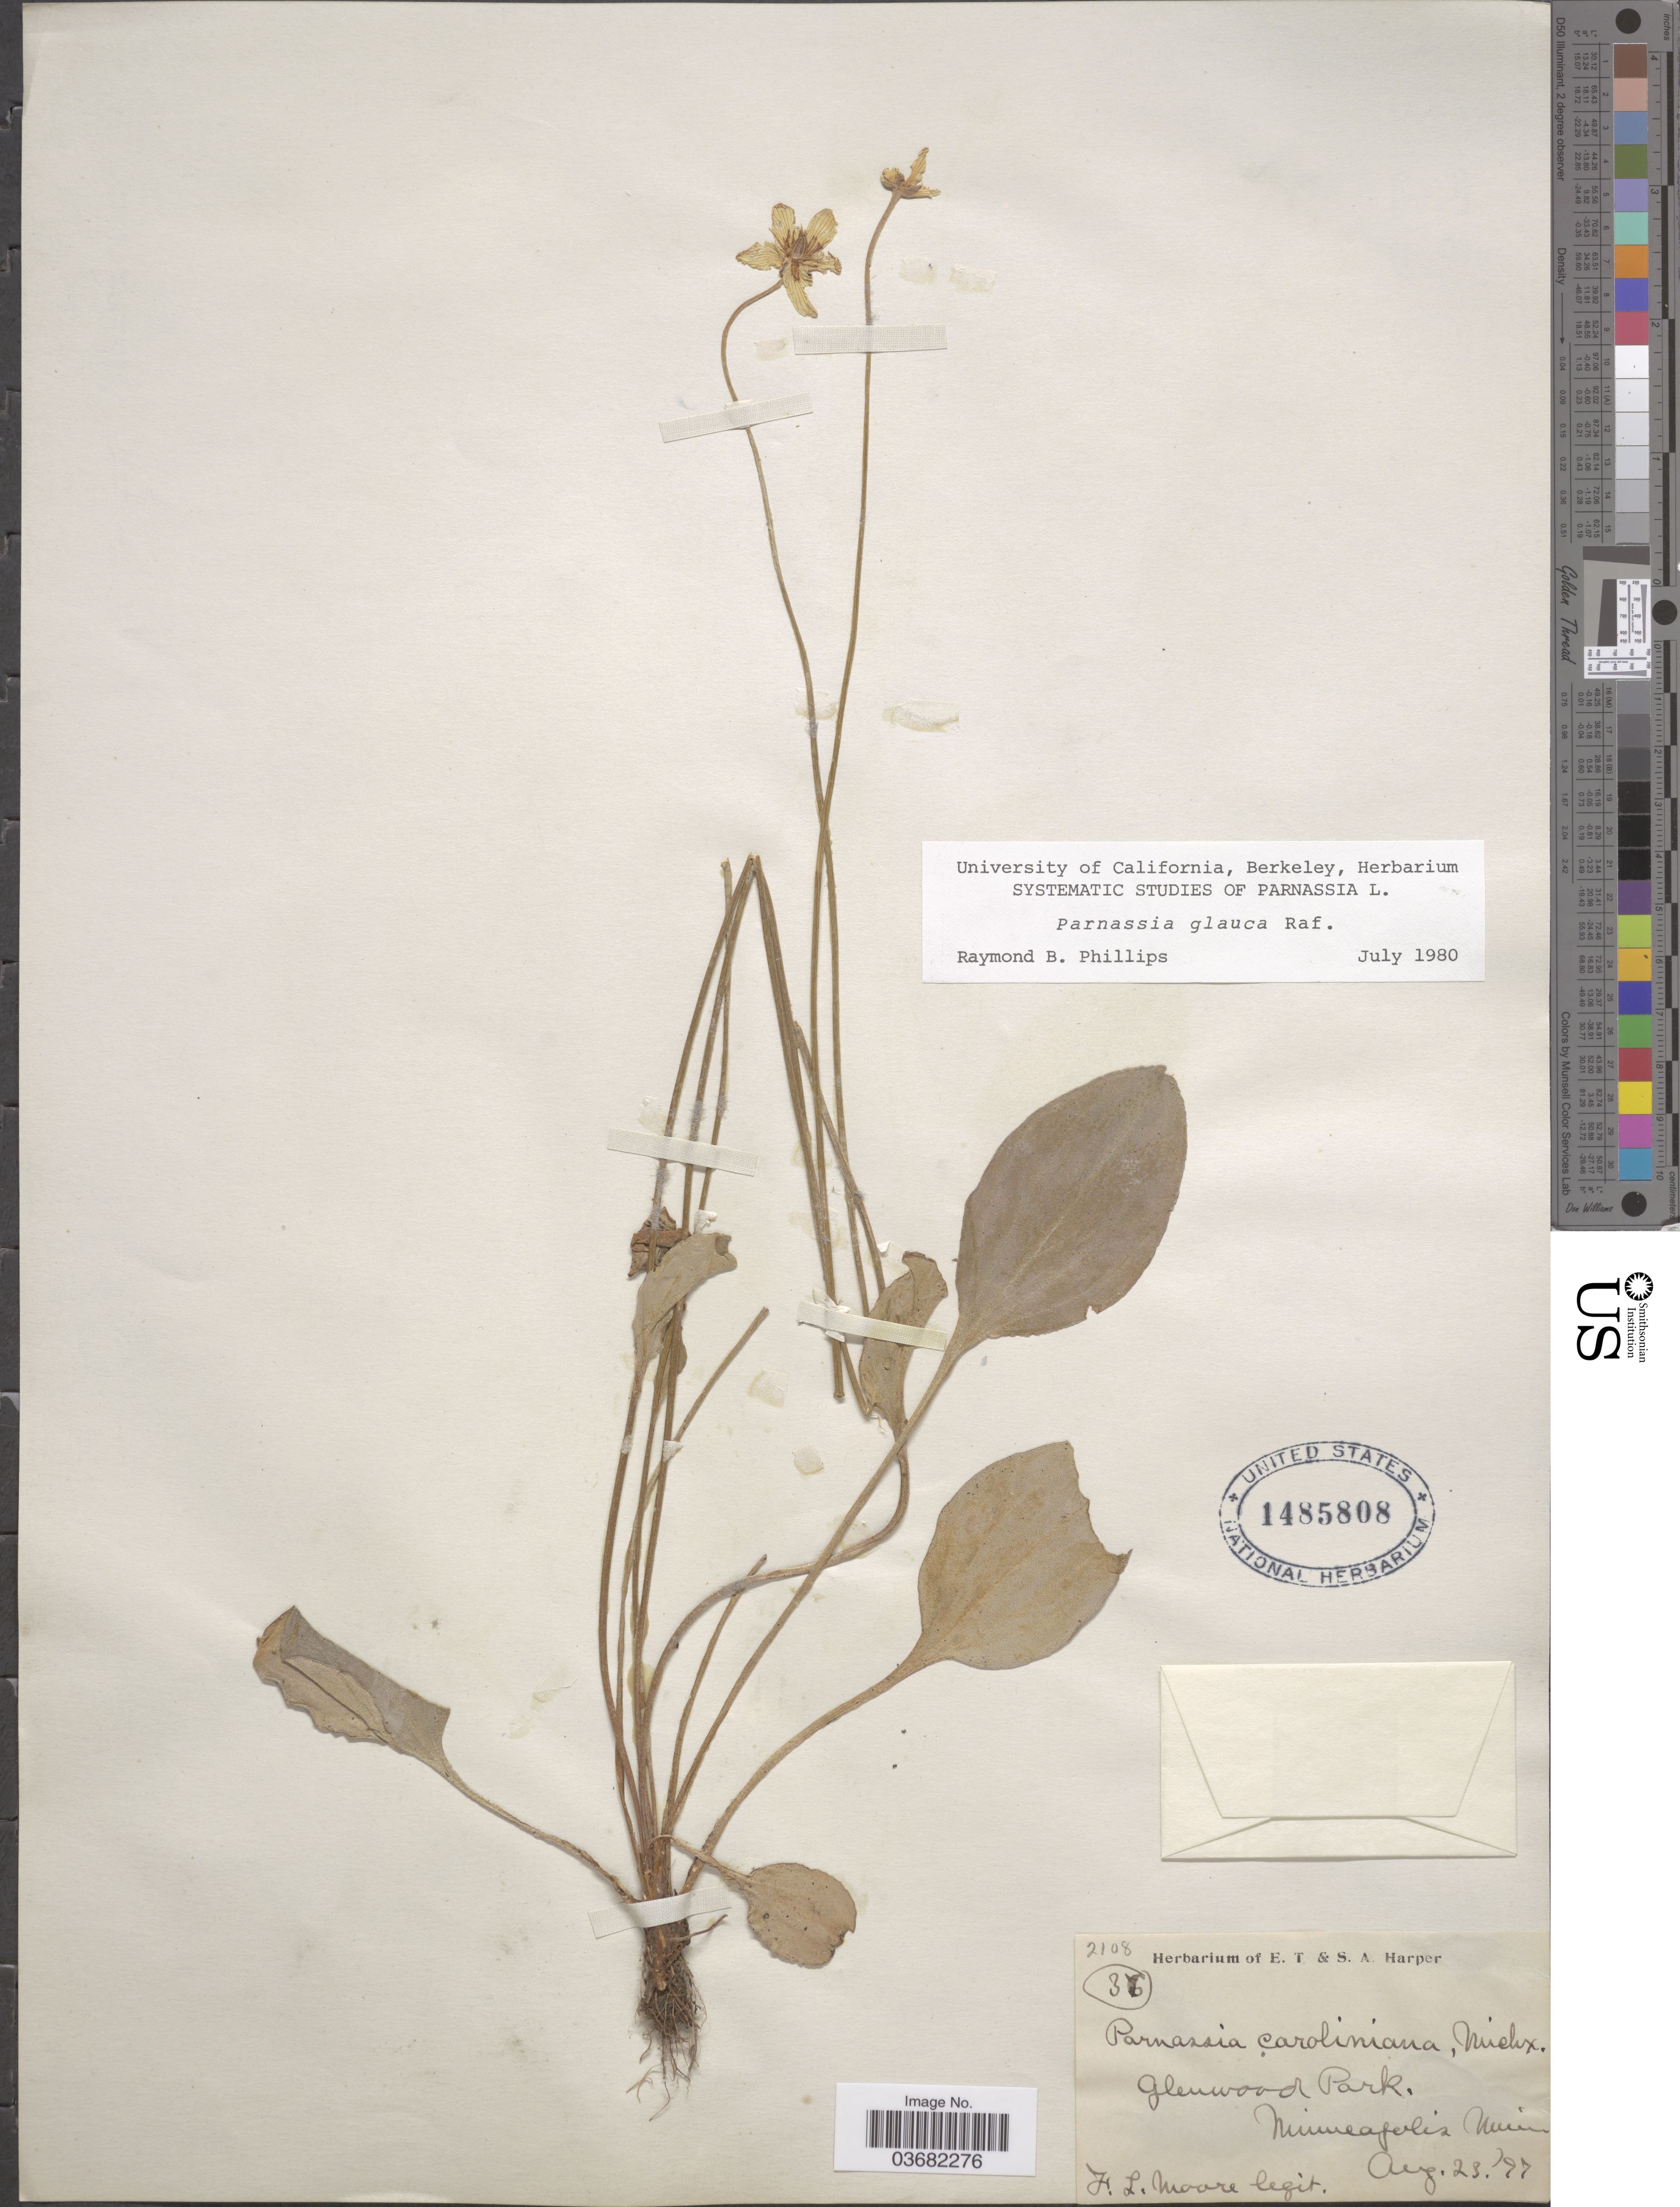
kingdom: Plantae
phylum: Tracheophyta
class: Magnoliopsida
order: Celastrales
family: Parnassiaceae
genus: Parnassia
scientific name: Parnassia glauca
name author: Raf.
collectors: F. Moore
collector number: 36*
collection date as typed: Transcribed d/m/y: 23/8/97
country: United States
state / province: Minnesota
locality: Glenwood Park. Minneapolis.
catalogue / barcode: US 1485808